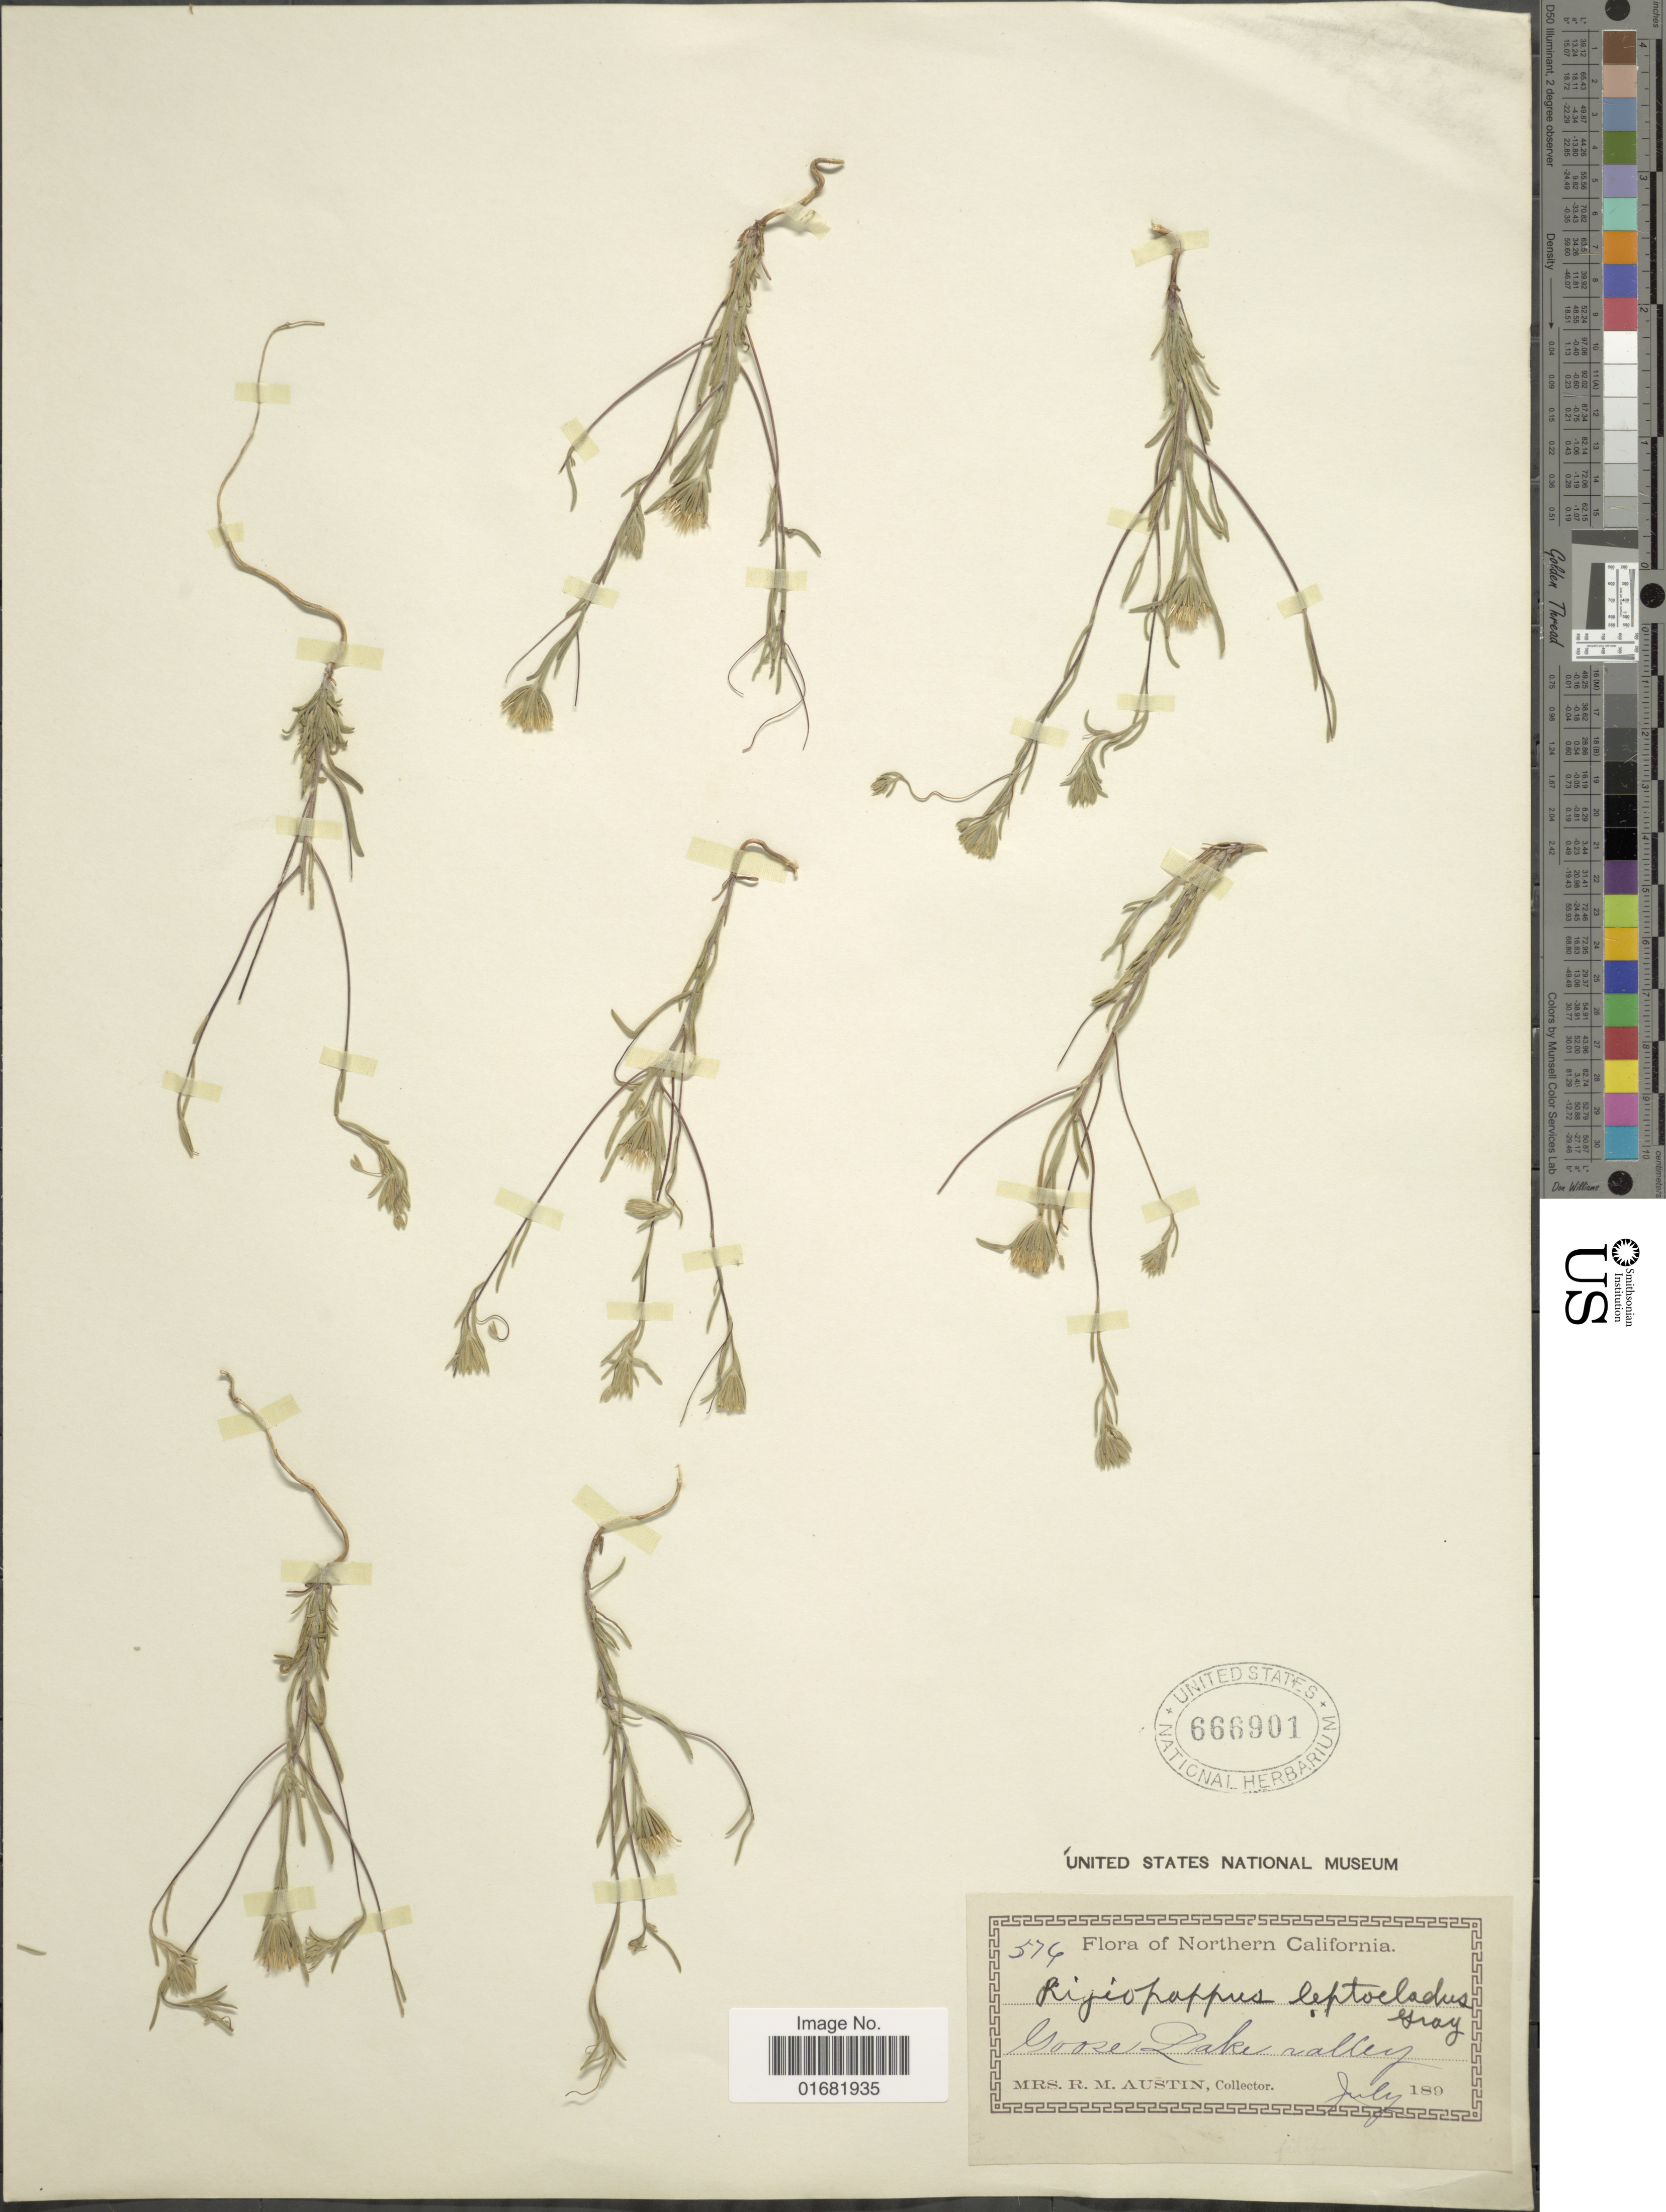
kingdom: Plantae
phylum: Tracheophyta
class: Magnoliopsida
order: Asterales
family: Asteraceae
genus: Rigiopappus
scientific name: Rigiopappus leptocladus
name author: A. Gray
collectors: R. Austin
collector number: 574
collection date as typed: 189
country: United States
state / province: California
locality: Northern California. Goose Lake valley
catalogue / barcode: US 666901